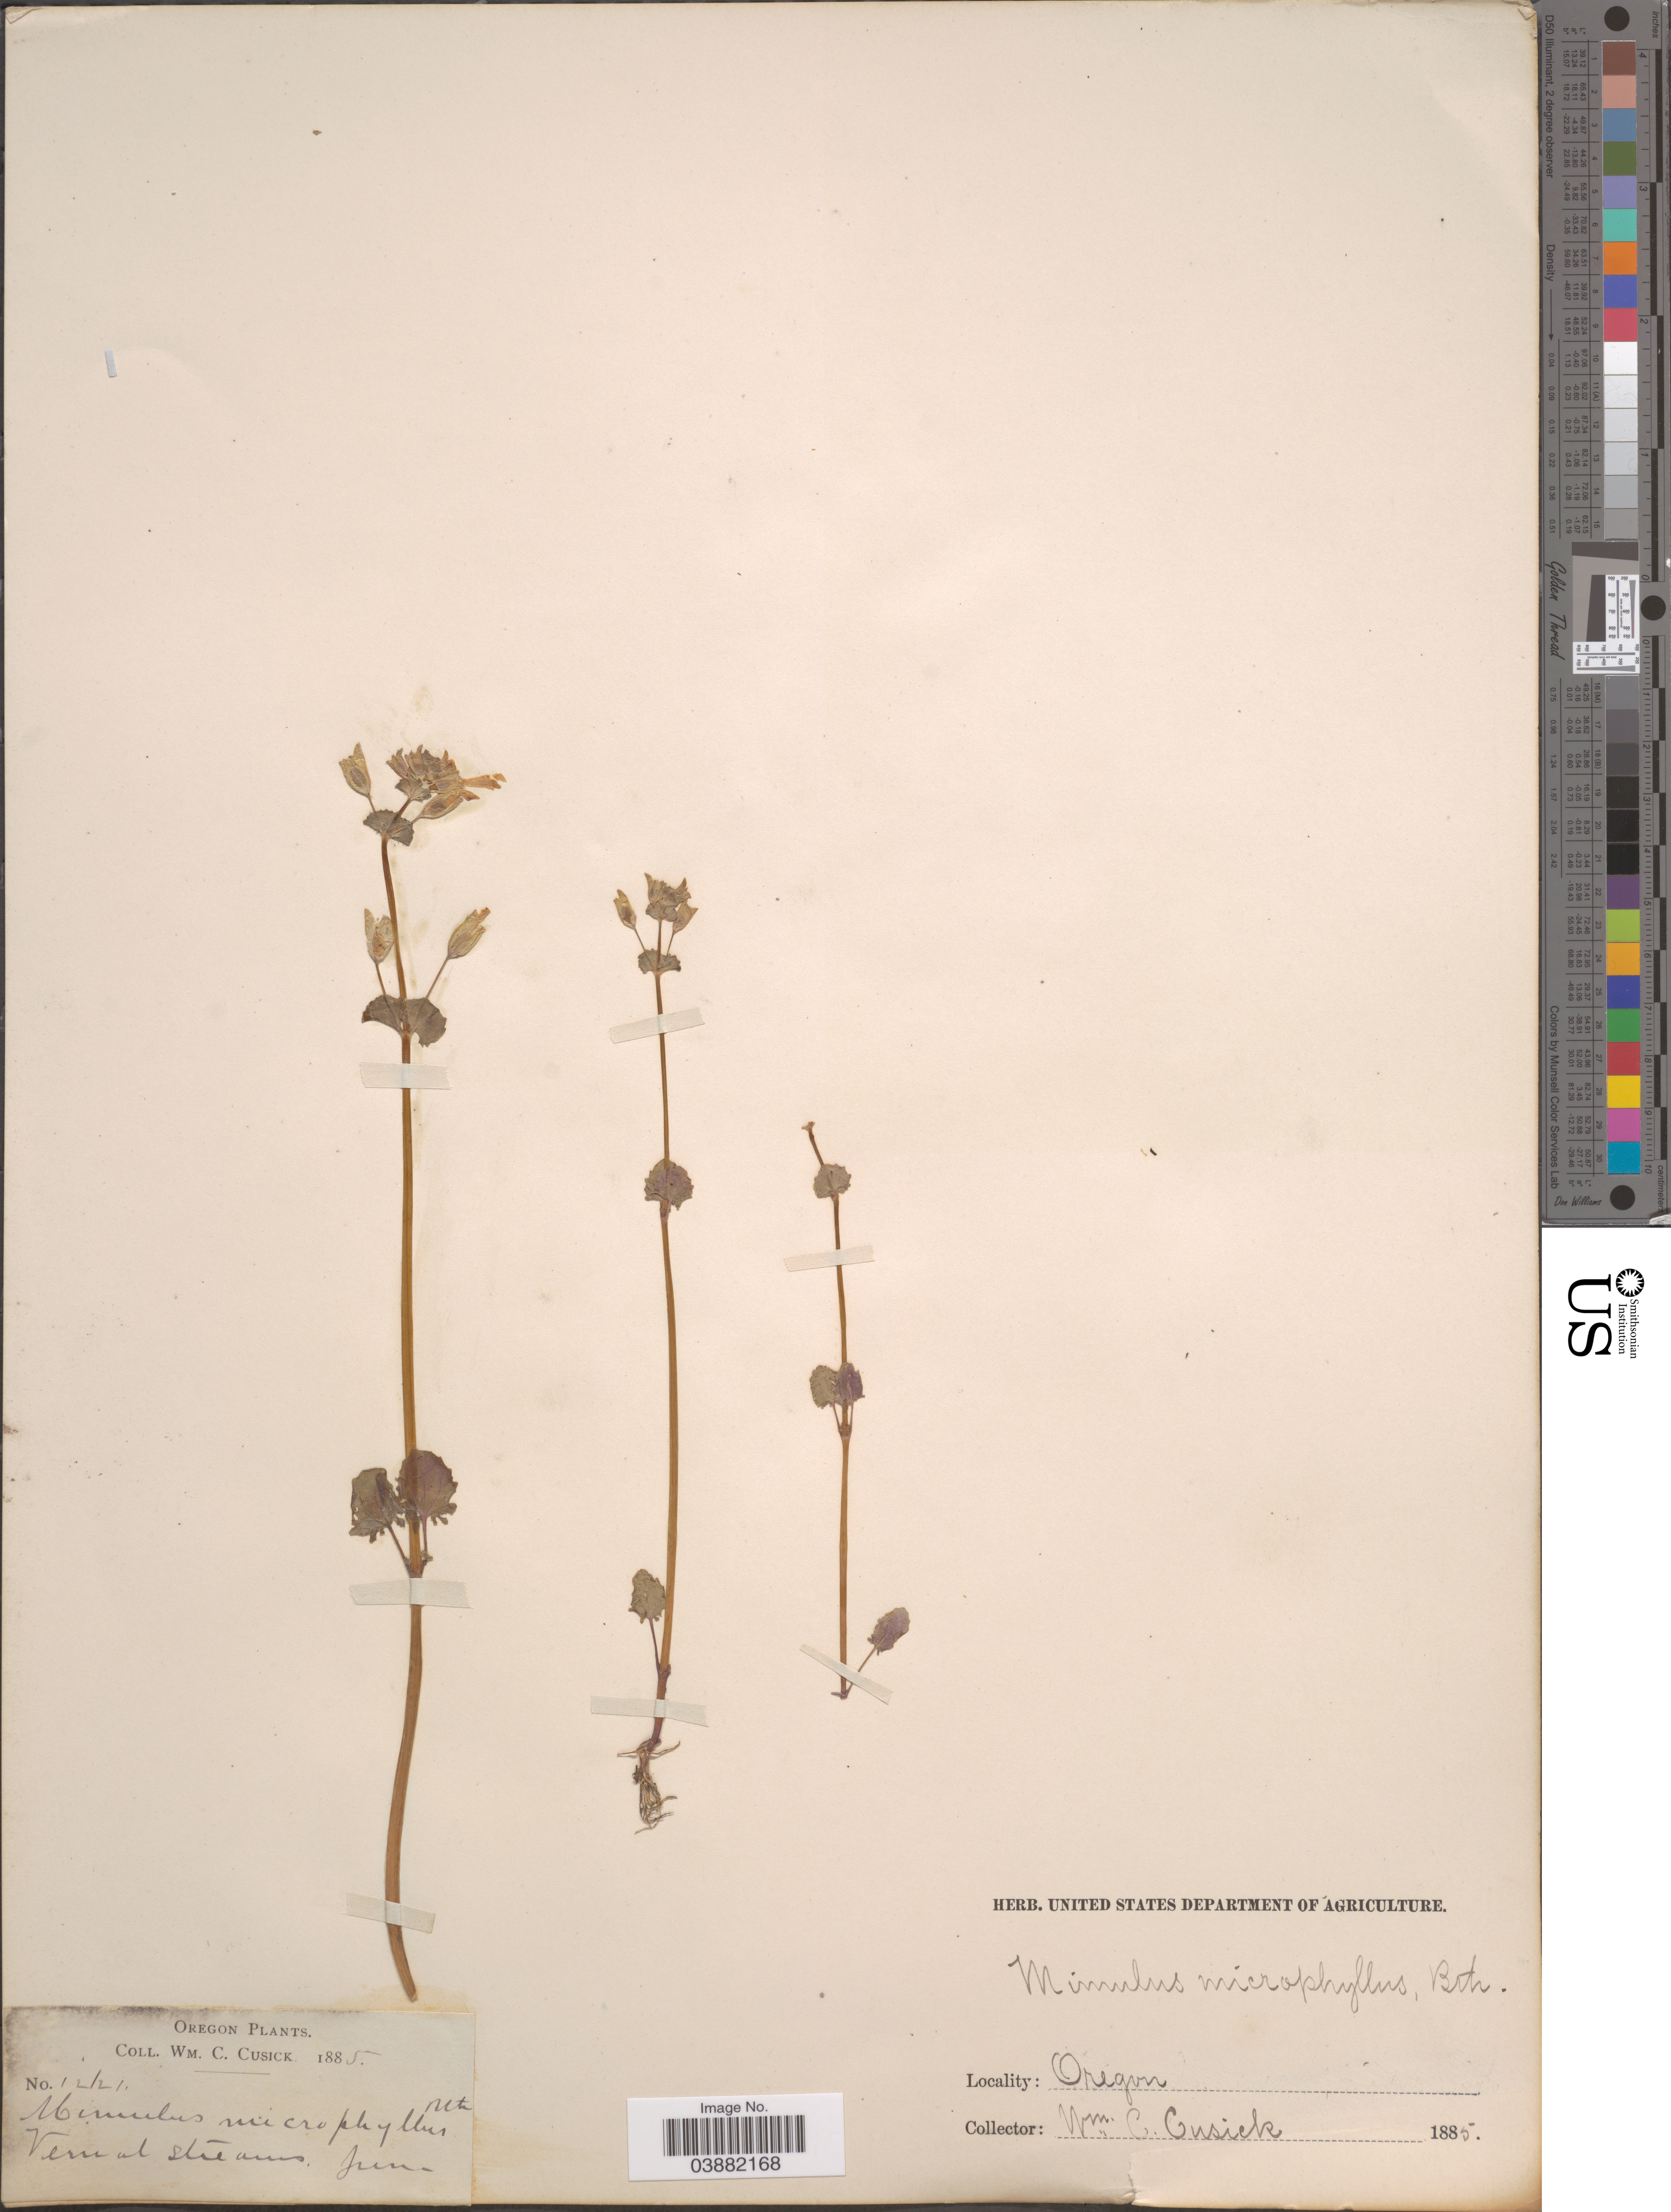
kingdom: Plantae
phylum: Tracheophyta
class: Magnoliopsida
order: Lamiales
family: Phrymaceae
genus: Mimulus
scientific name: Mimulus microphyllus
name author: Benth.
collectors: W. C. Cusick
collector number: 12/21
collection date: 1885-06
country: United States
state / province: Oregon